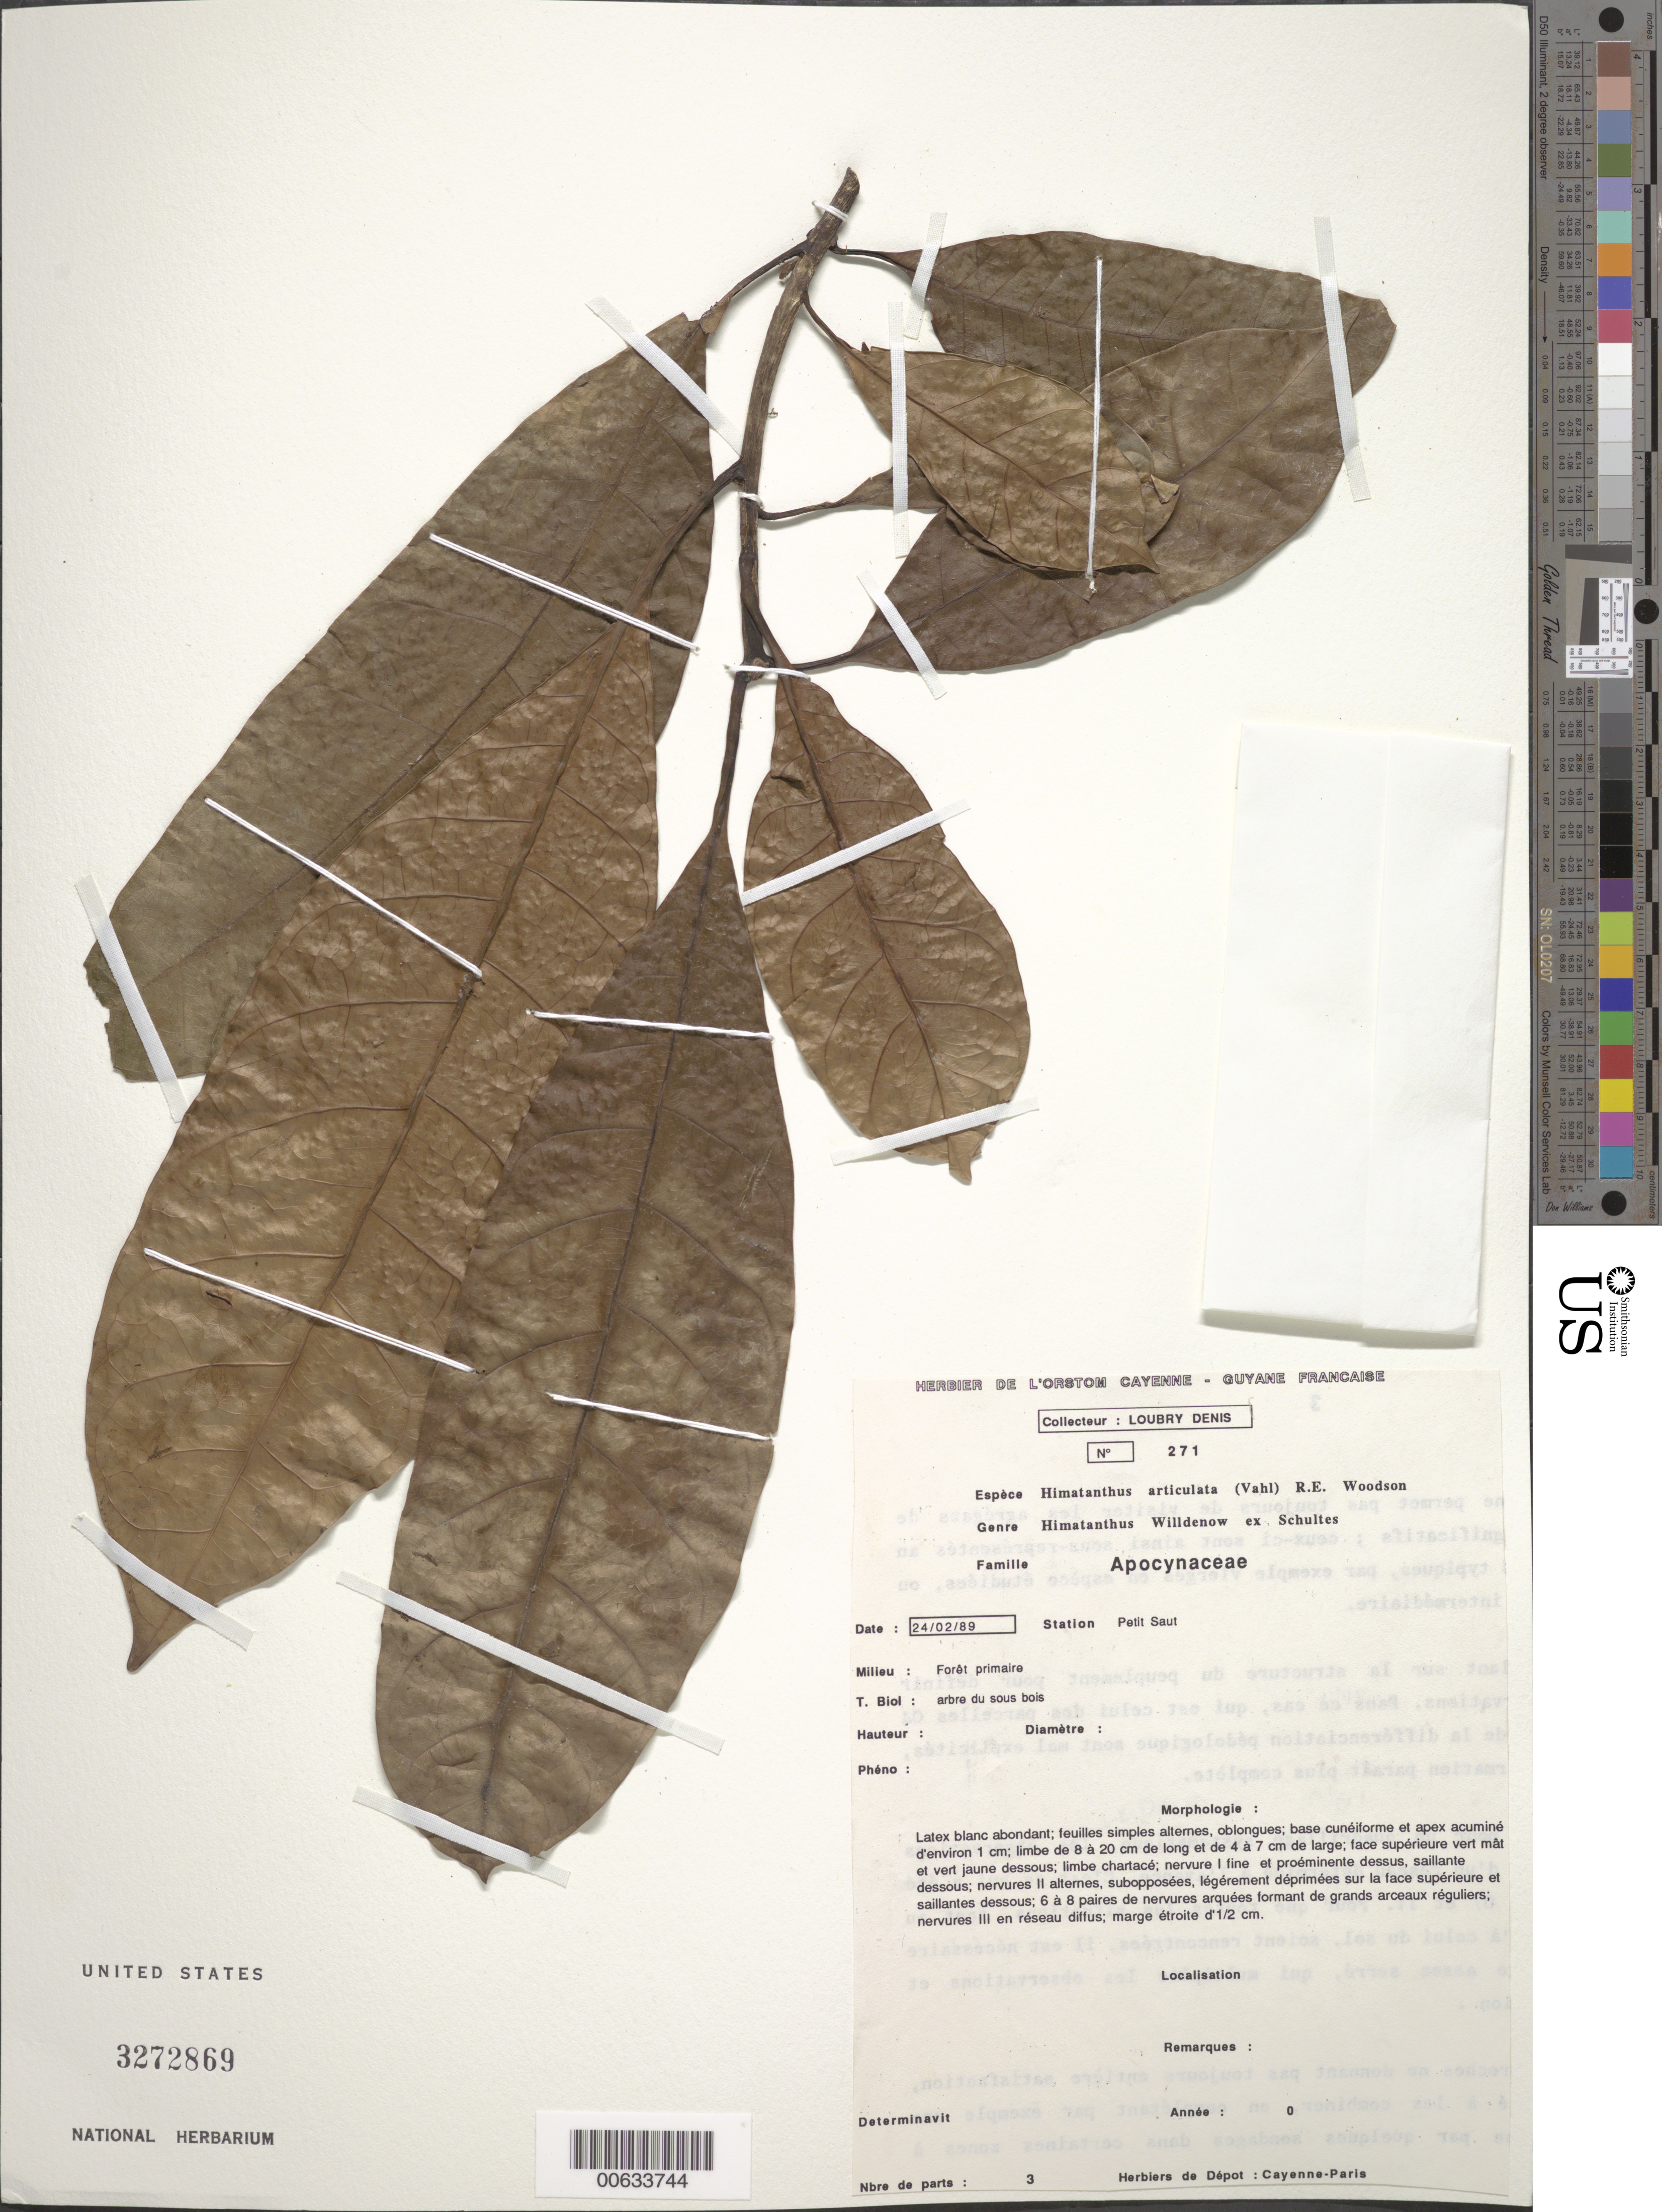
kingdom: Plantae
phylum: Tracheophyta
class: Magnoliopsida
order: Gentianales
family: Apocynaceae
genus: Himatanthus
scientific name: Himatanthus articulatus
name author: (Vahl) Woodson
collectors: D. Loubry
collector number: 271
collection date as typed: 24-Feb-89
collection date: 1989-02-24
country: French Guiana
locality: Petit Saut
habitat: Foret primaire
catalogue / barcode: US 3272869